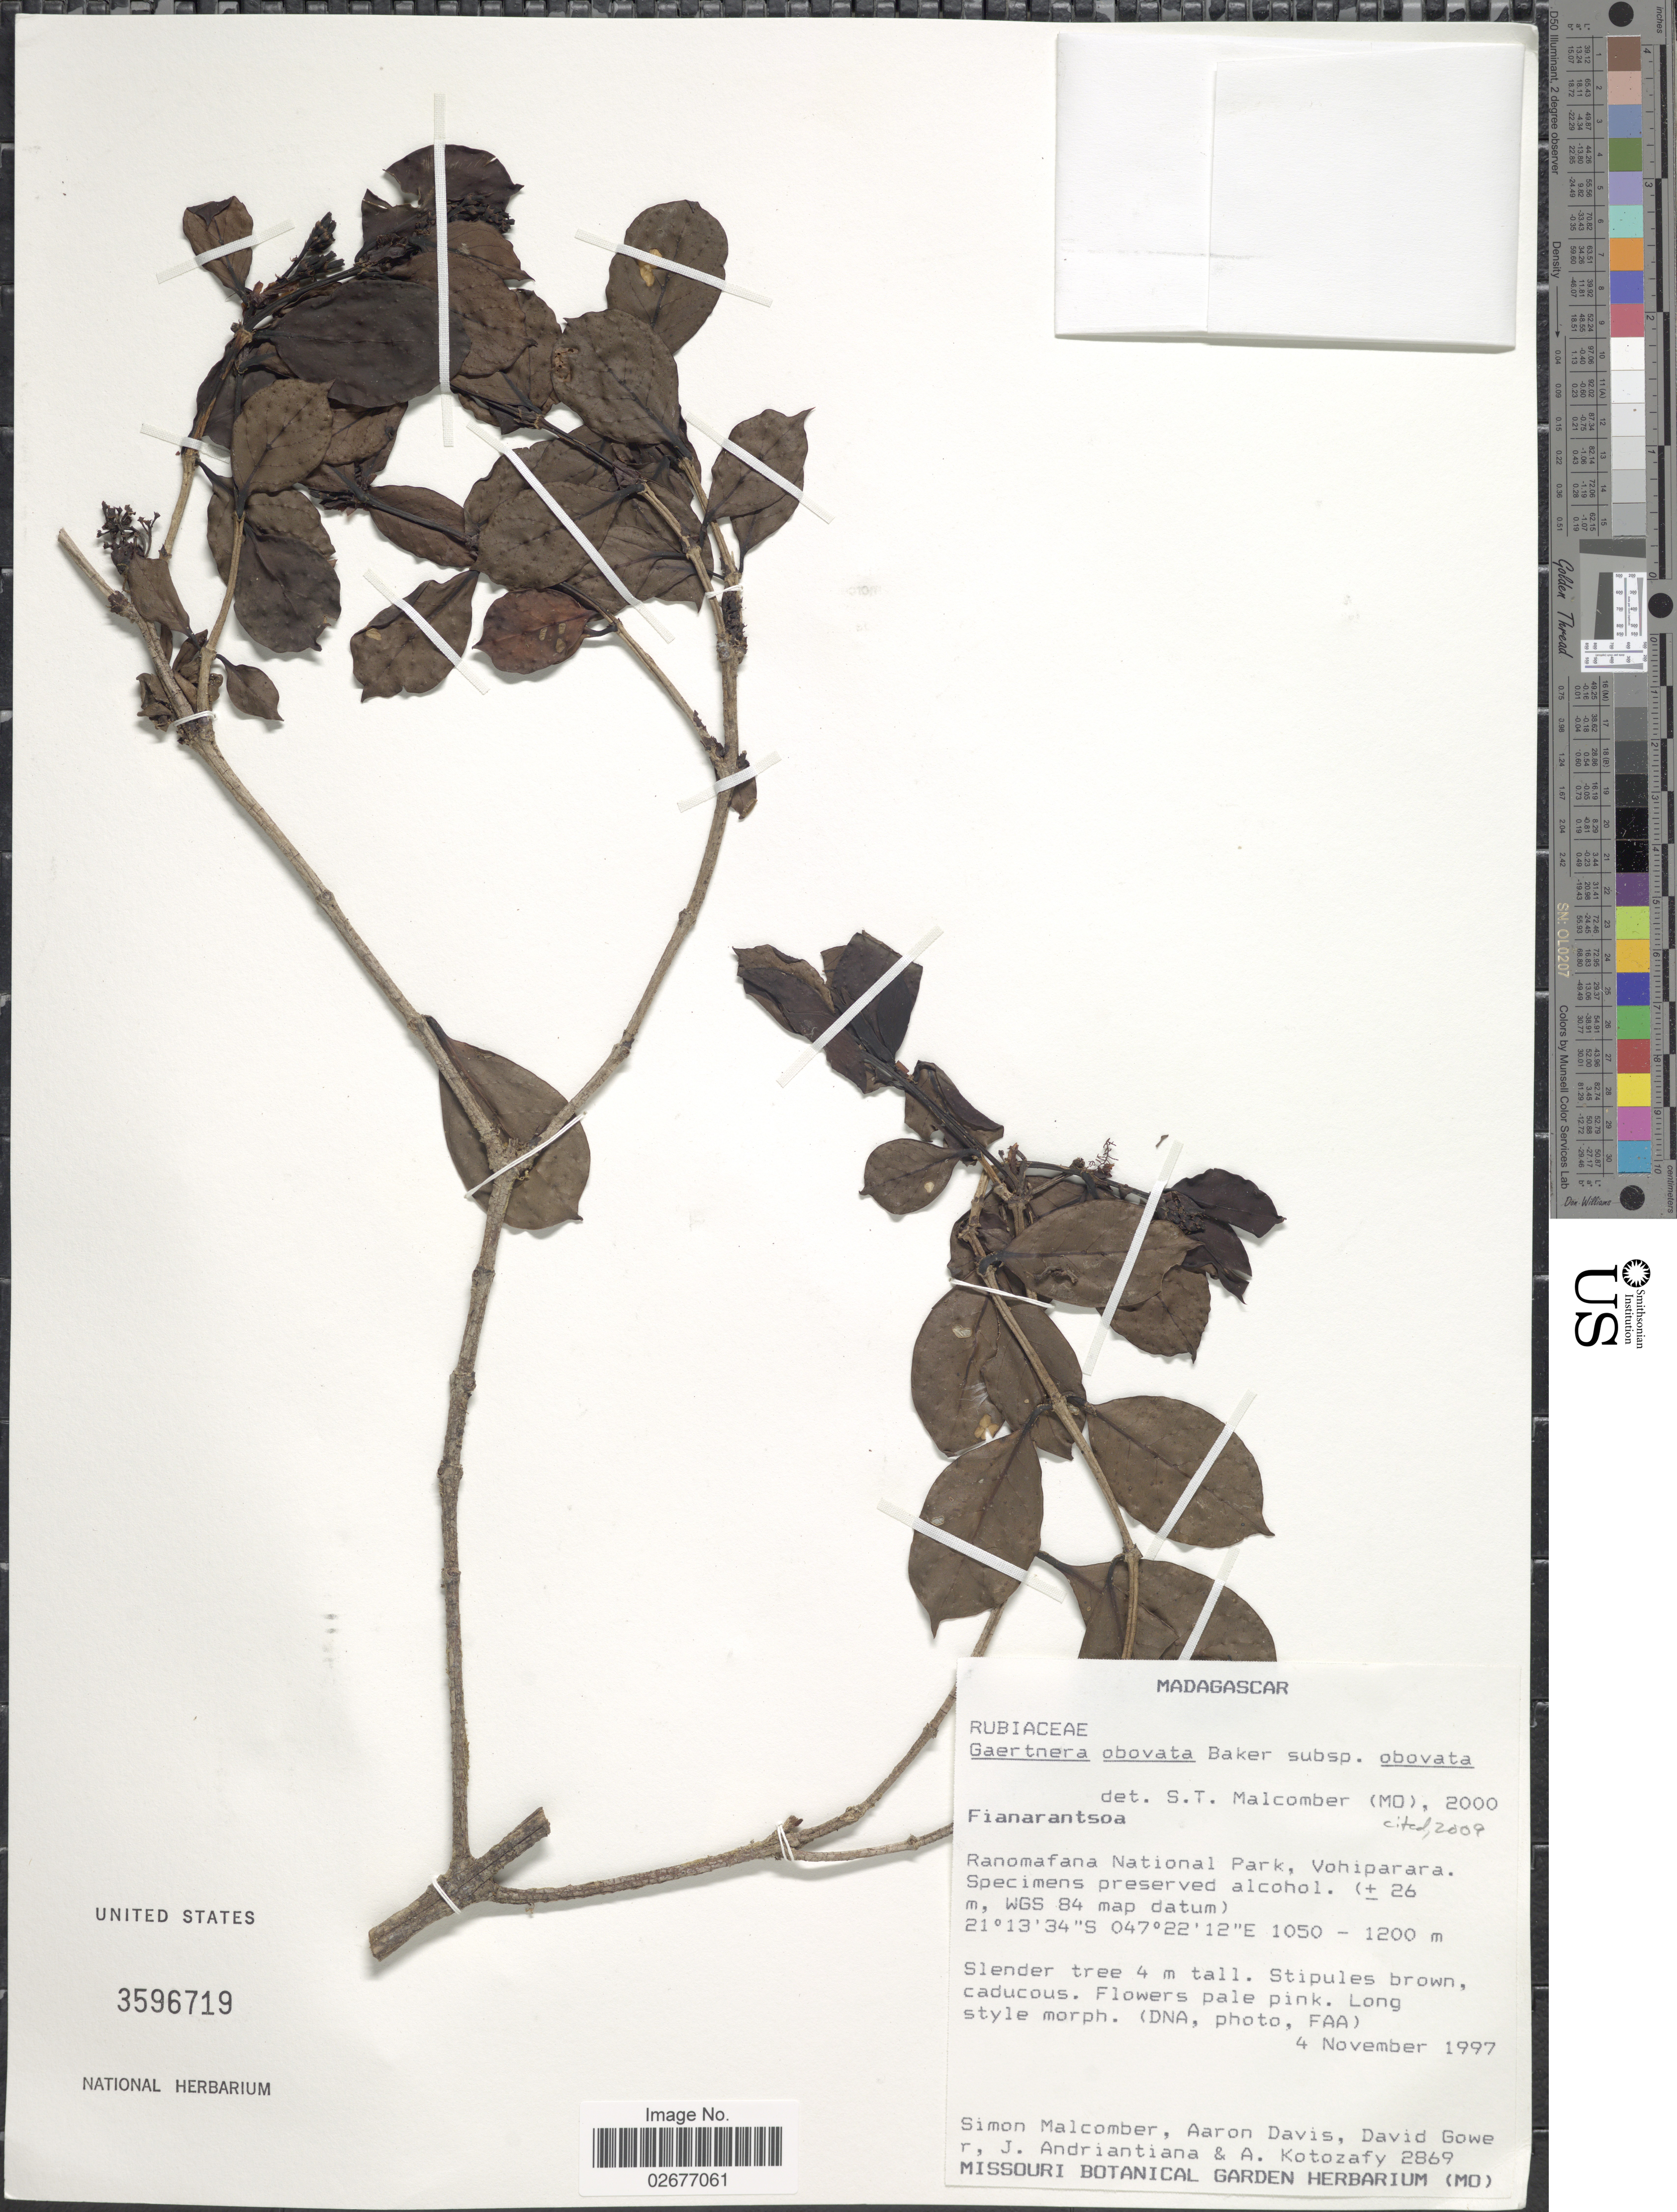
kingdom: Plantae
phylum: Tracheophyta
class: Magnoliopsida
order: Gentianales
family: Rubiaceae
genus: Gaertnera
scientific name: Gaertnera obovata var. obovata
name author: Baker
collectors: S. T. Malcomber, A. P. Davis, D. Gower, J. Andriantiana & A. Kotozafy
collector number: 2869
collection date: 1997-11-04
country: Madagascar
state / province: Haute Matsiatra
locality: Ranomafana National Park, Vohiparara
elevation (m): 1050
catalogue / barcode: US 3596719